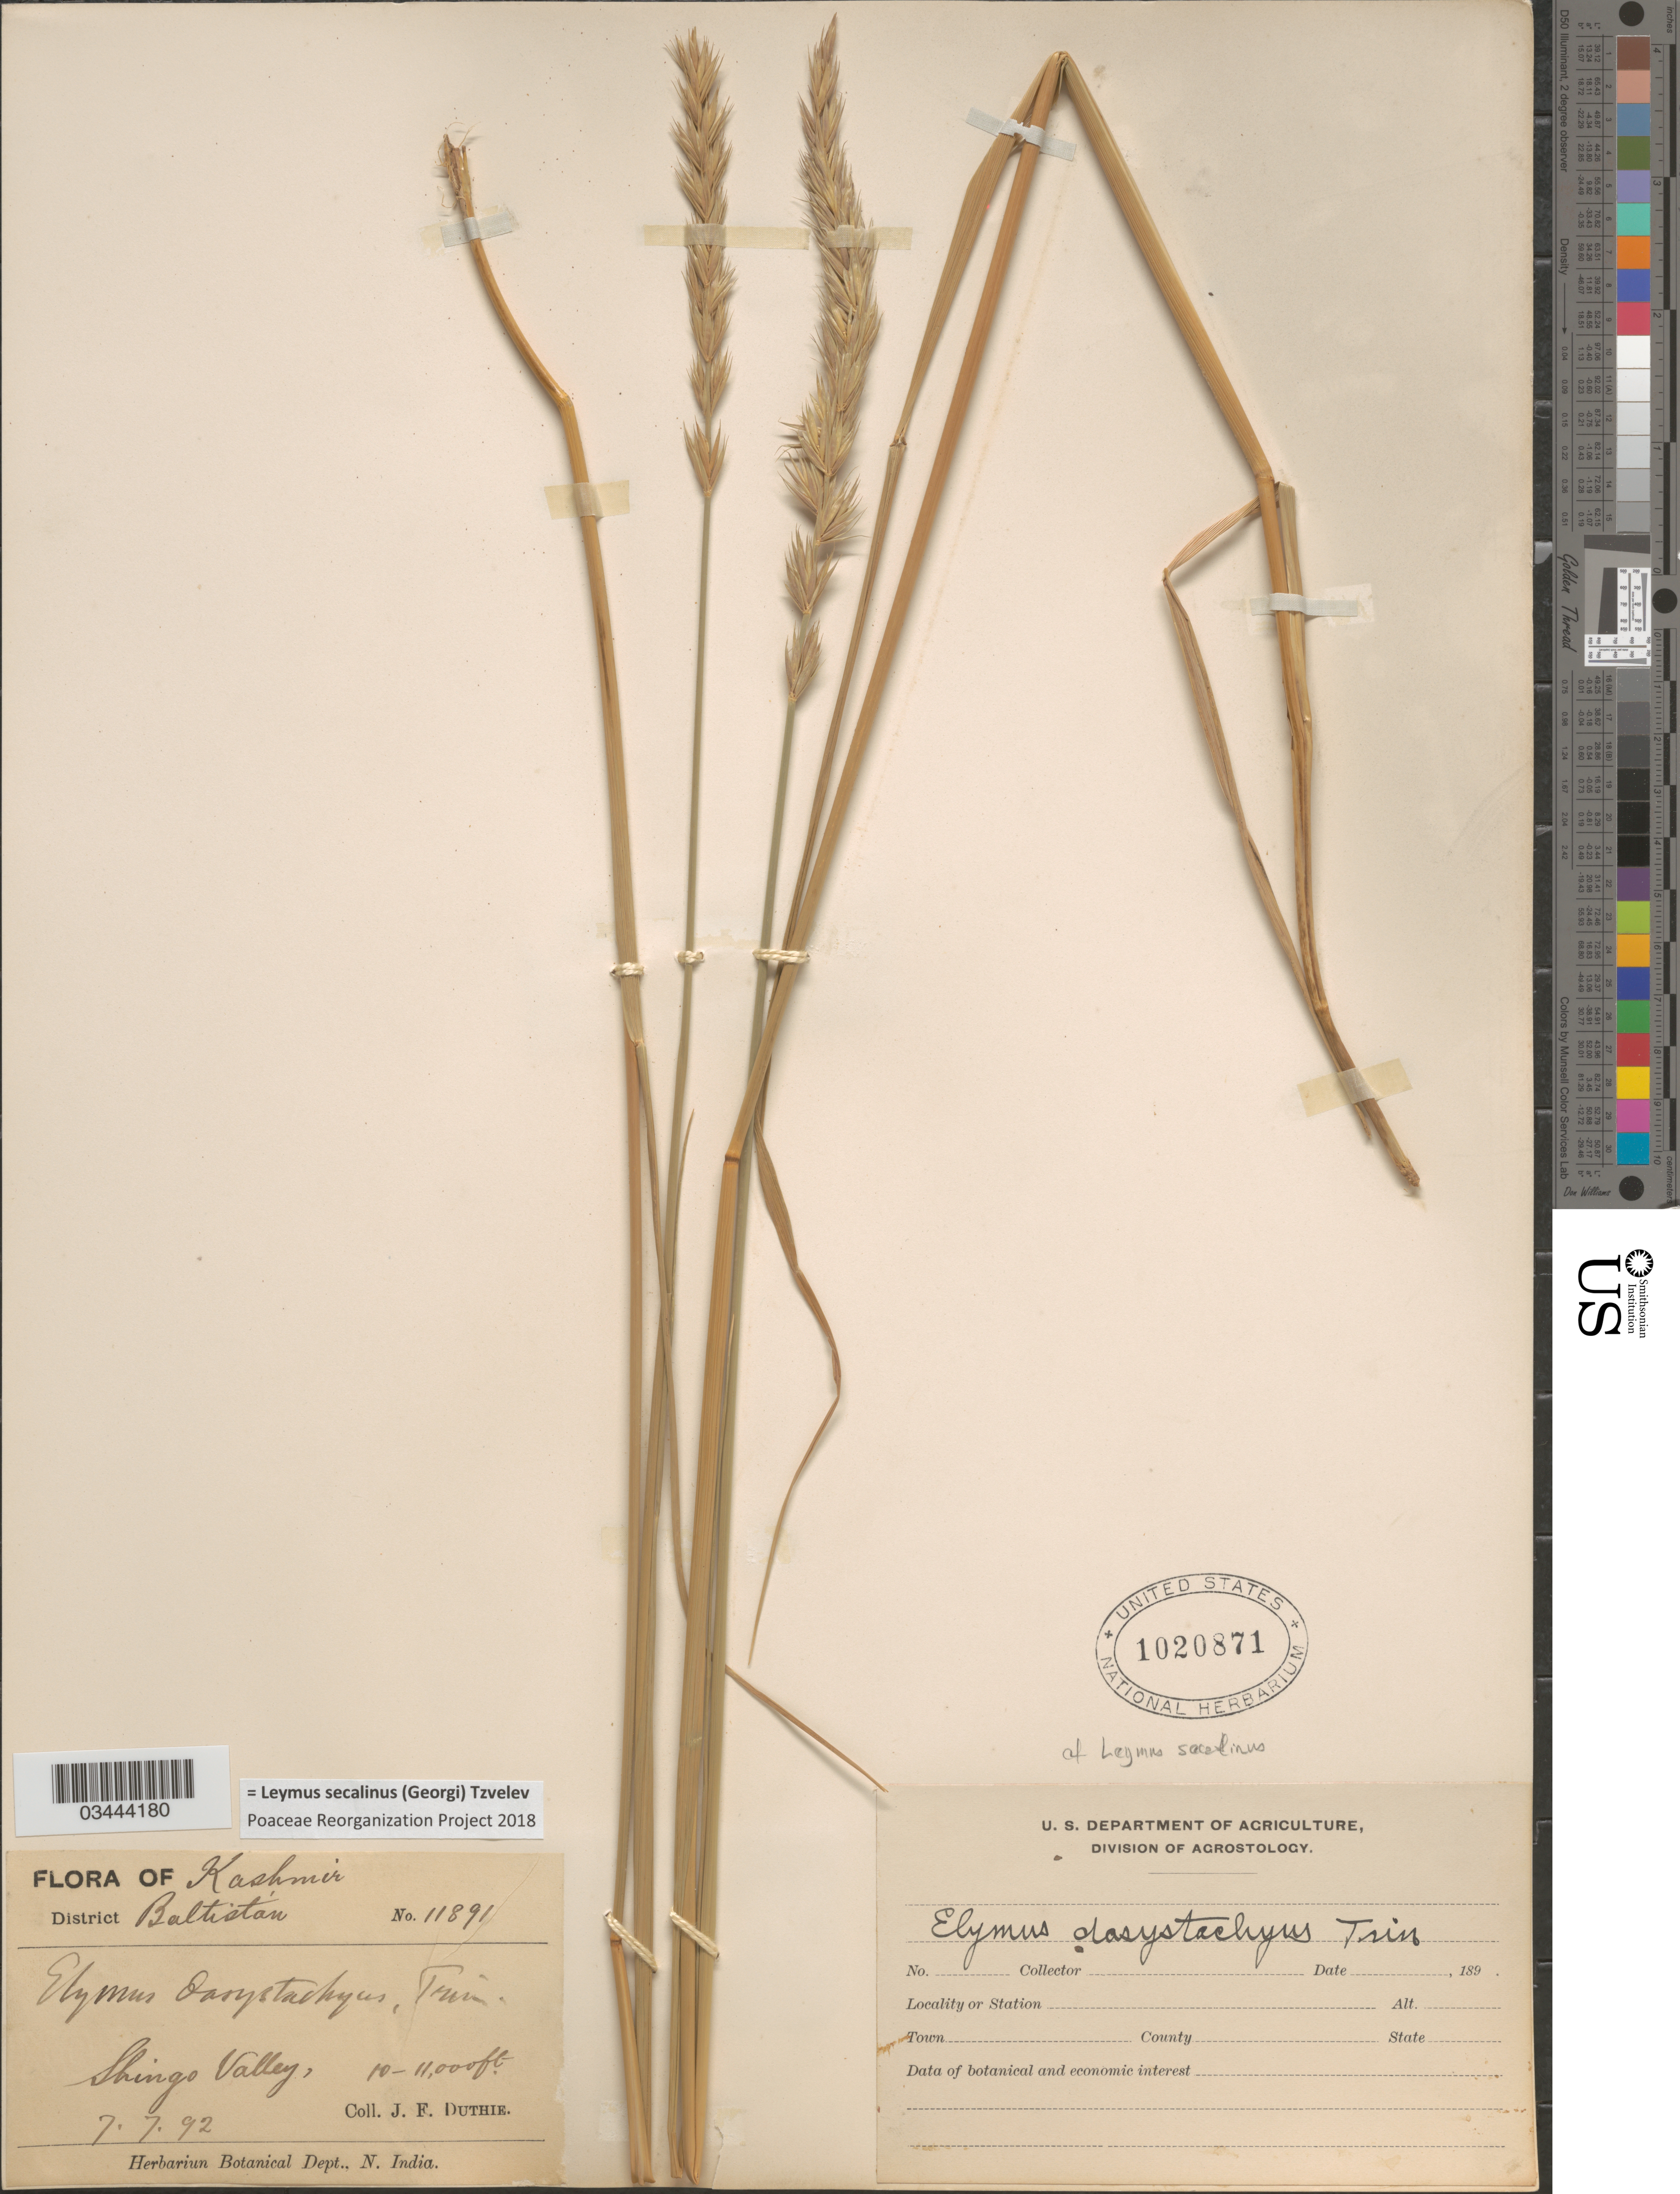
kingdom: Plantae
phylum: Tracheophyta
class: Liliopsida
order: Poales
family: Poaceae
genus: Leymus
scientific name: Leymus secalinus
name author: (Georgi) Tzvelev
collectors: J. F. Duthie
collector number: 11891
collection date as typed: Transcribed d/m/y: 7/7/92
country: India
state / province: Jammu and Kashmir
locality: District Baltistan. Shingo Valley. Kashmir.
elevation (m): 3048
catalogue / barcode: US 1020871